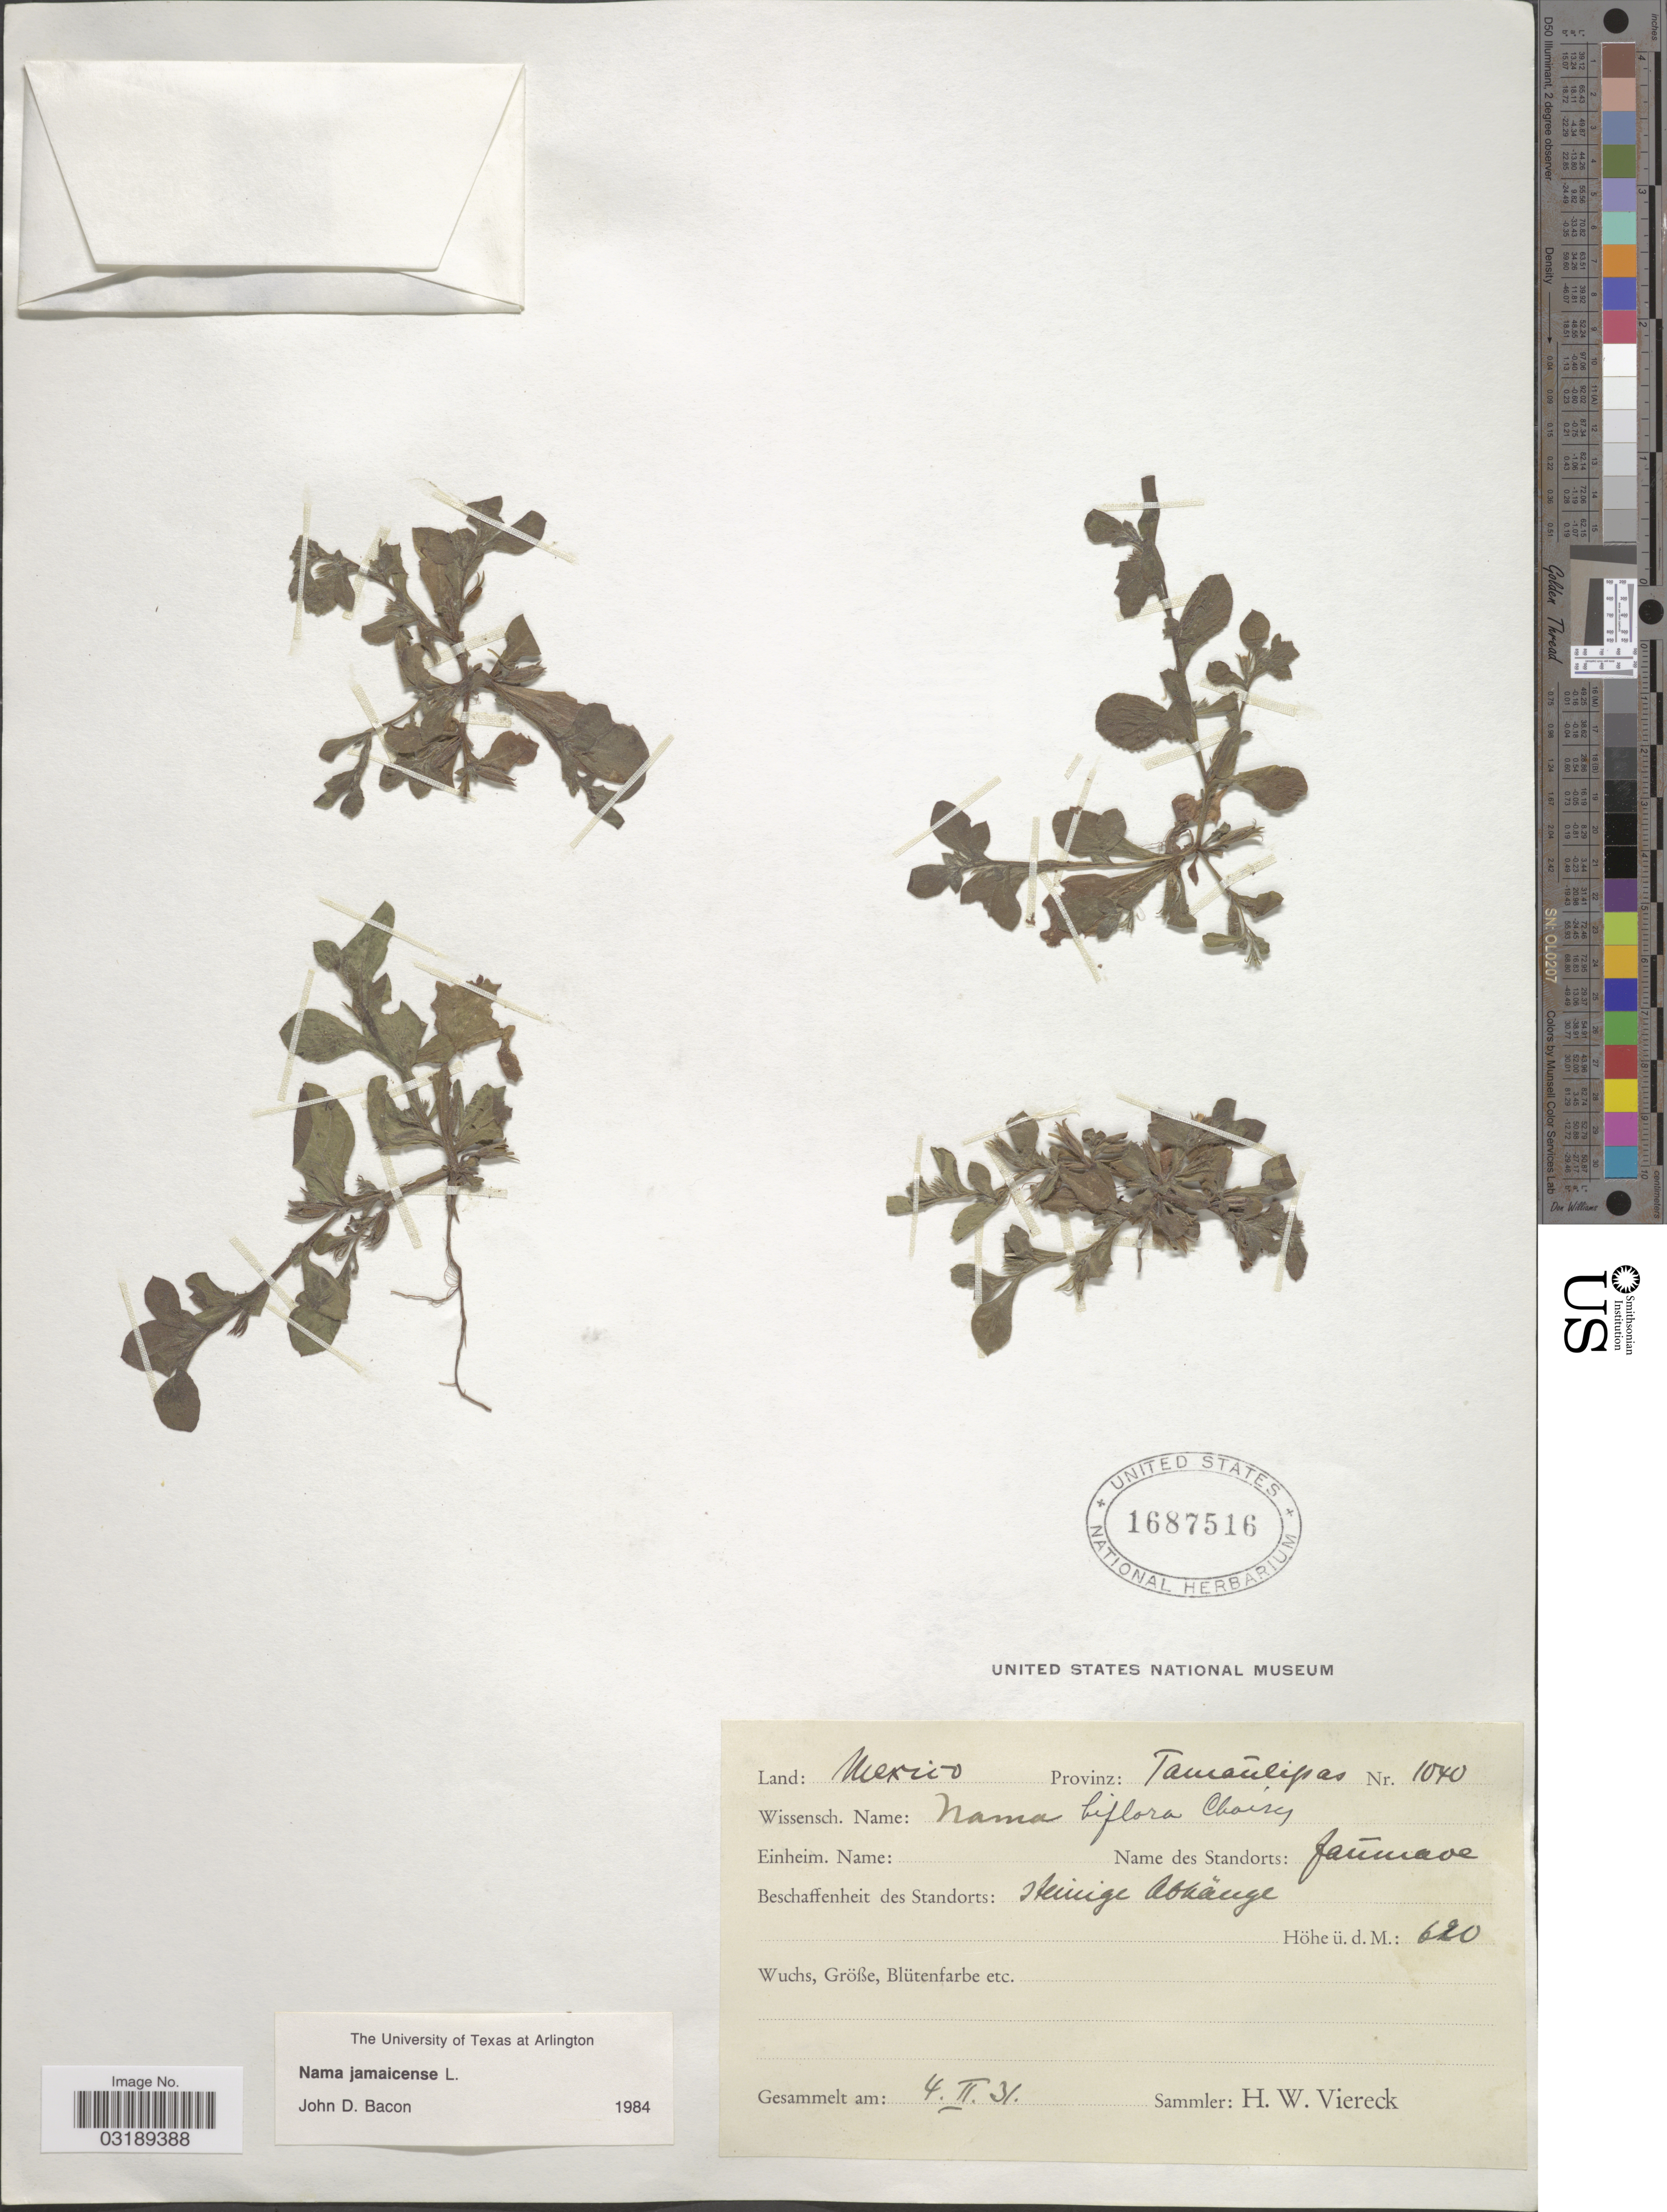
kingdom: Plantae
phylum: Tracheophyta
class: Magnoliopsida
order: Boraginales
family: Namaceae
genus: Nama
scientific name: Nama jamaicensis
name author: L.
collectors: H. W. Viereck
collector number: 1040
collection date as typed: Transcribed d/m/y: 4/2/31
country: Mexico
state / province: Tamaulipas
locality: Jaúmave.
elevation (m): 620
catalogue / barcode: US 1687516